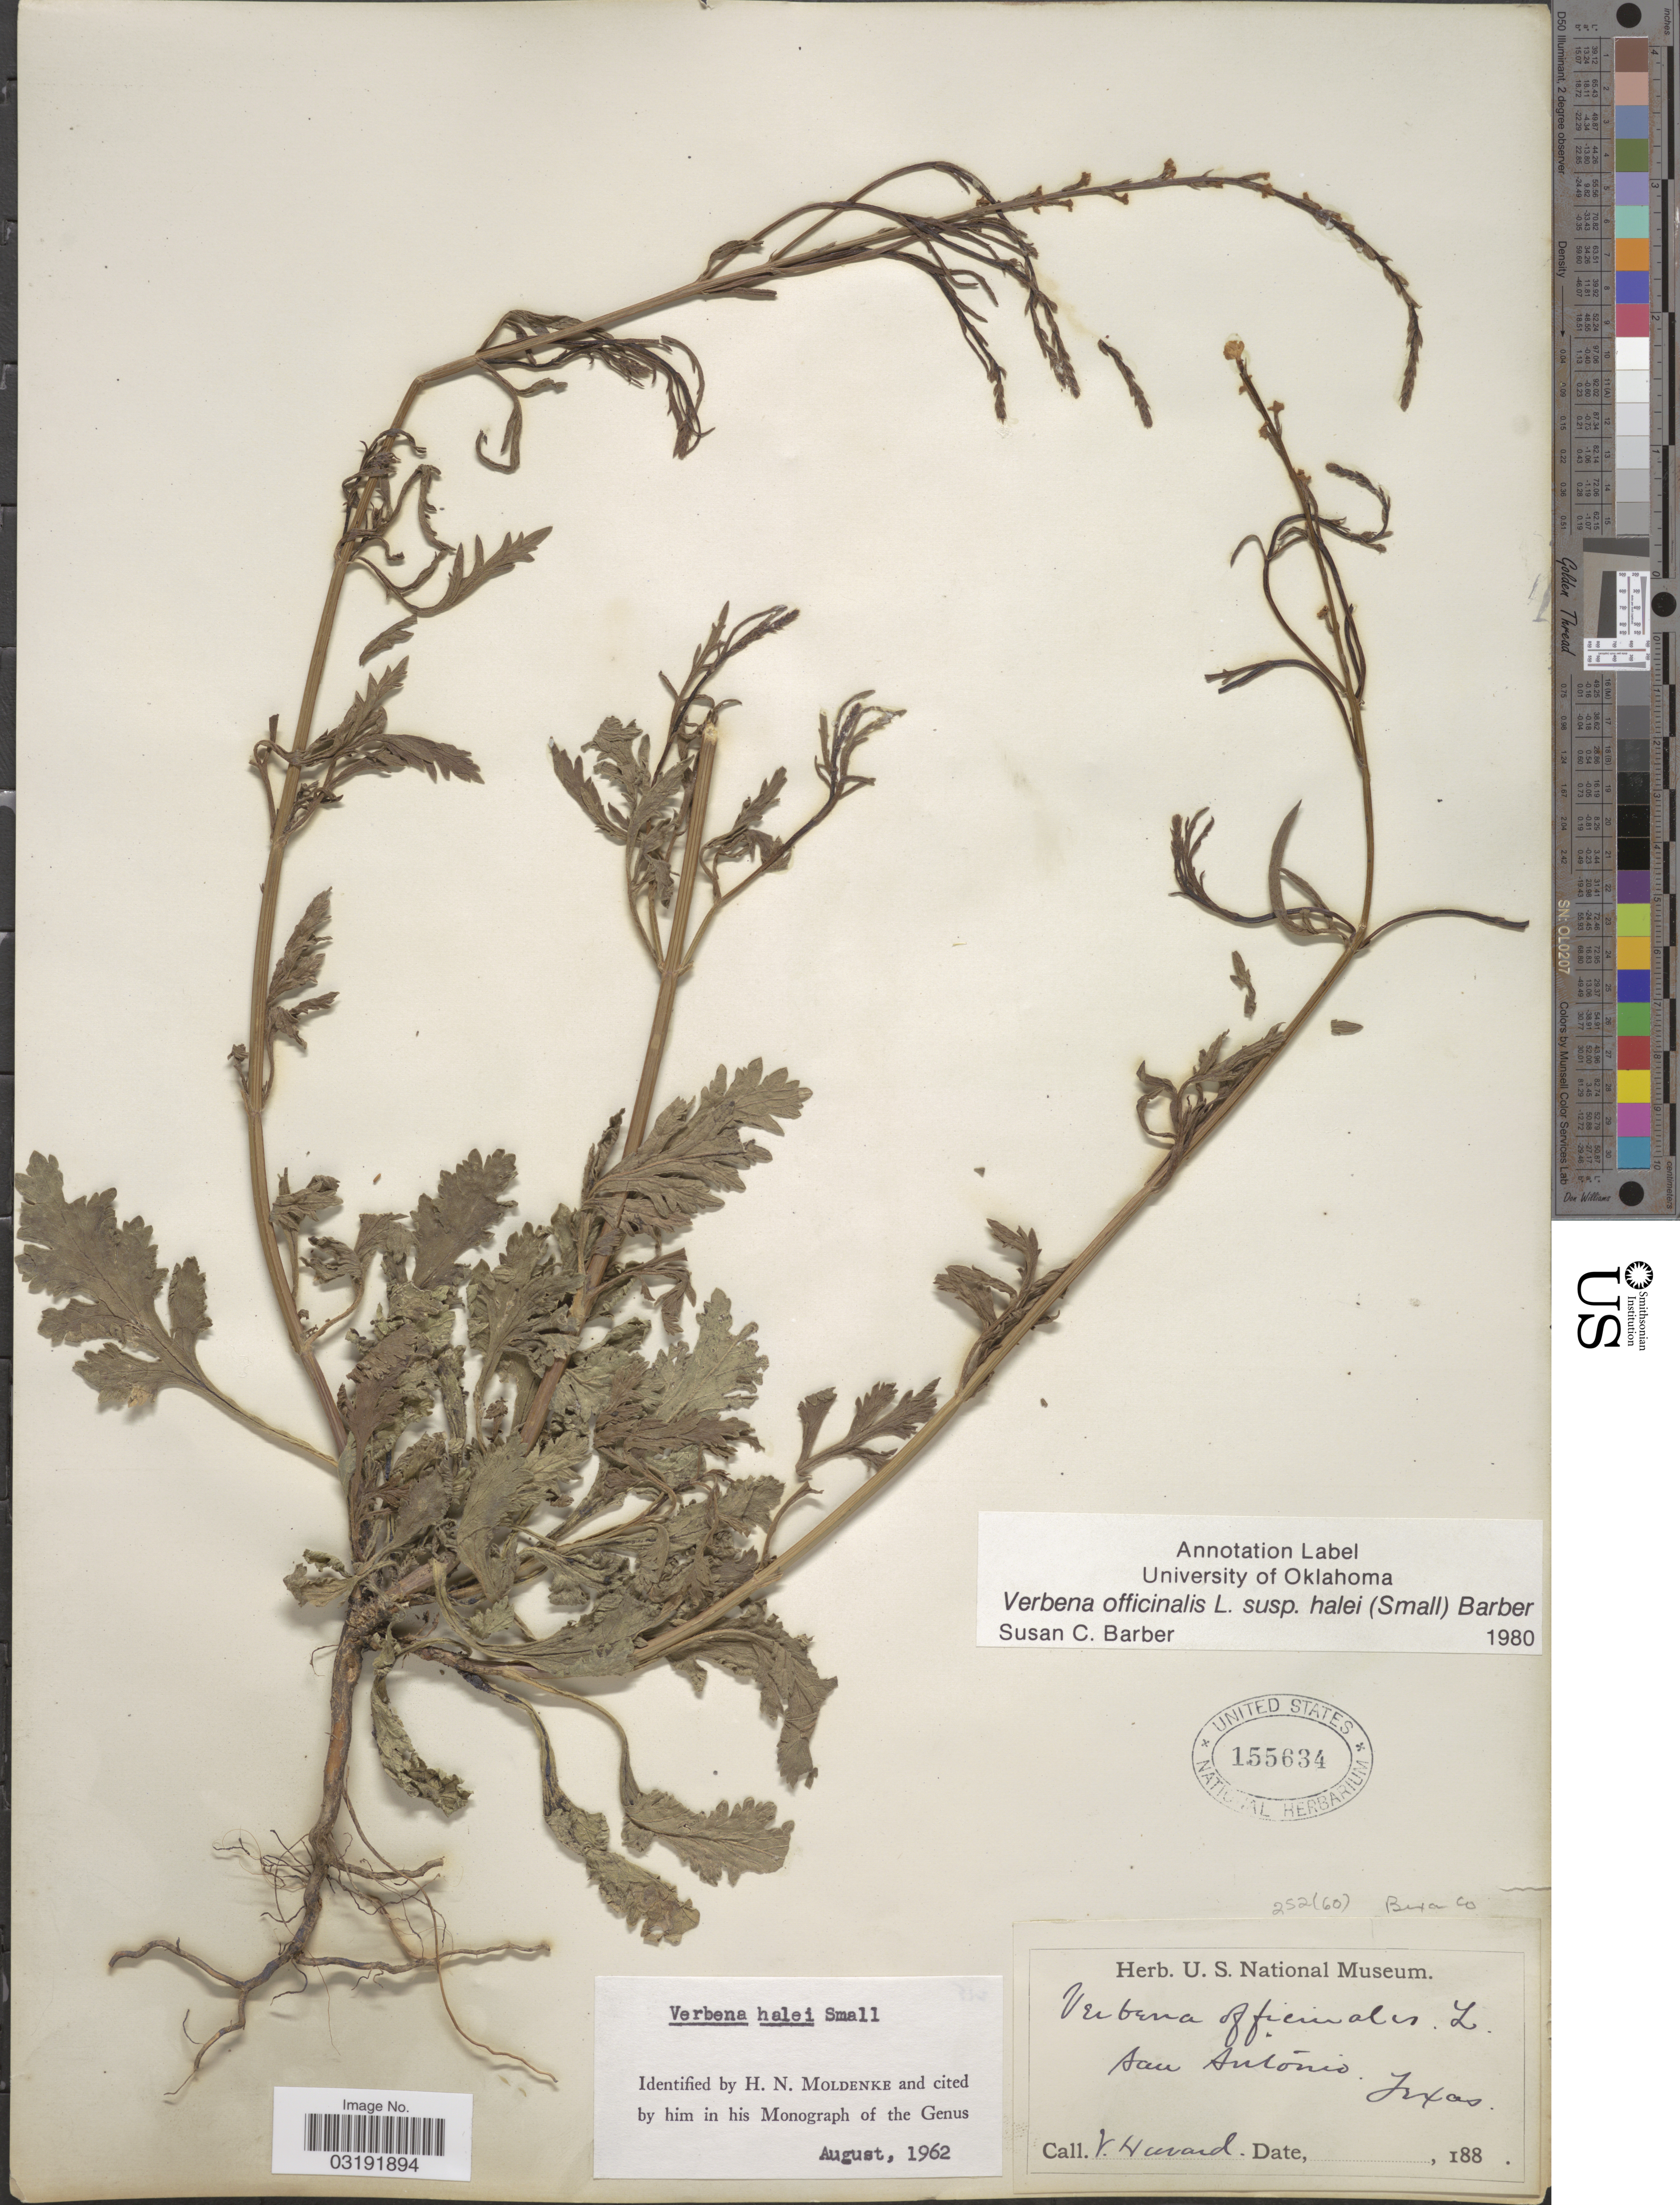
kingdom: Plantae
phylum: Tracheophyta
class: Magnoliopsida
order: Lamiales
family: Verbenaceae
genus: Verbena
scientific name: Verbena officinalis subsp. halei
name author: L.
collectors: V. Havard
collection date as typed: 188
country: United States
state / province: Texas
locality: San Antonio. Bexar Co.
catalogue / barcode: US 155634